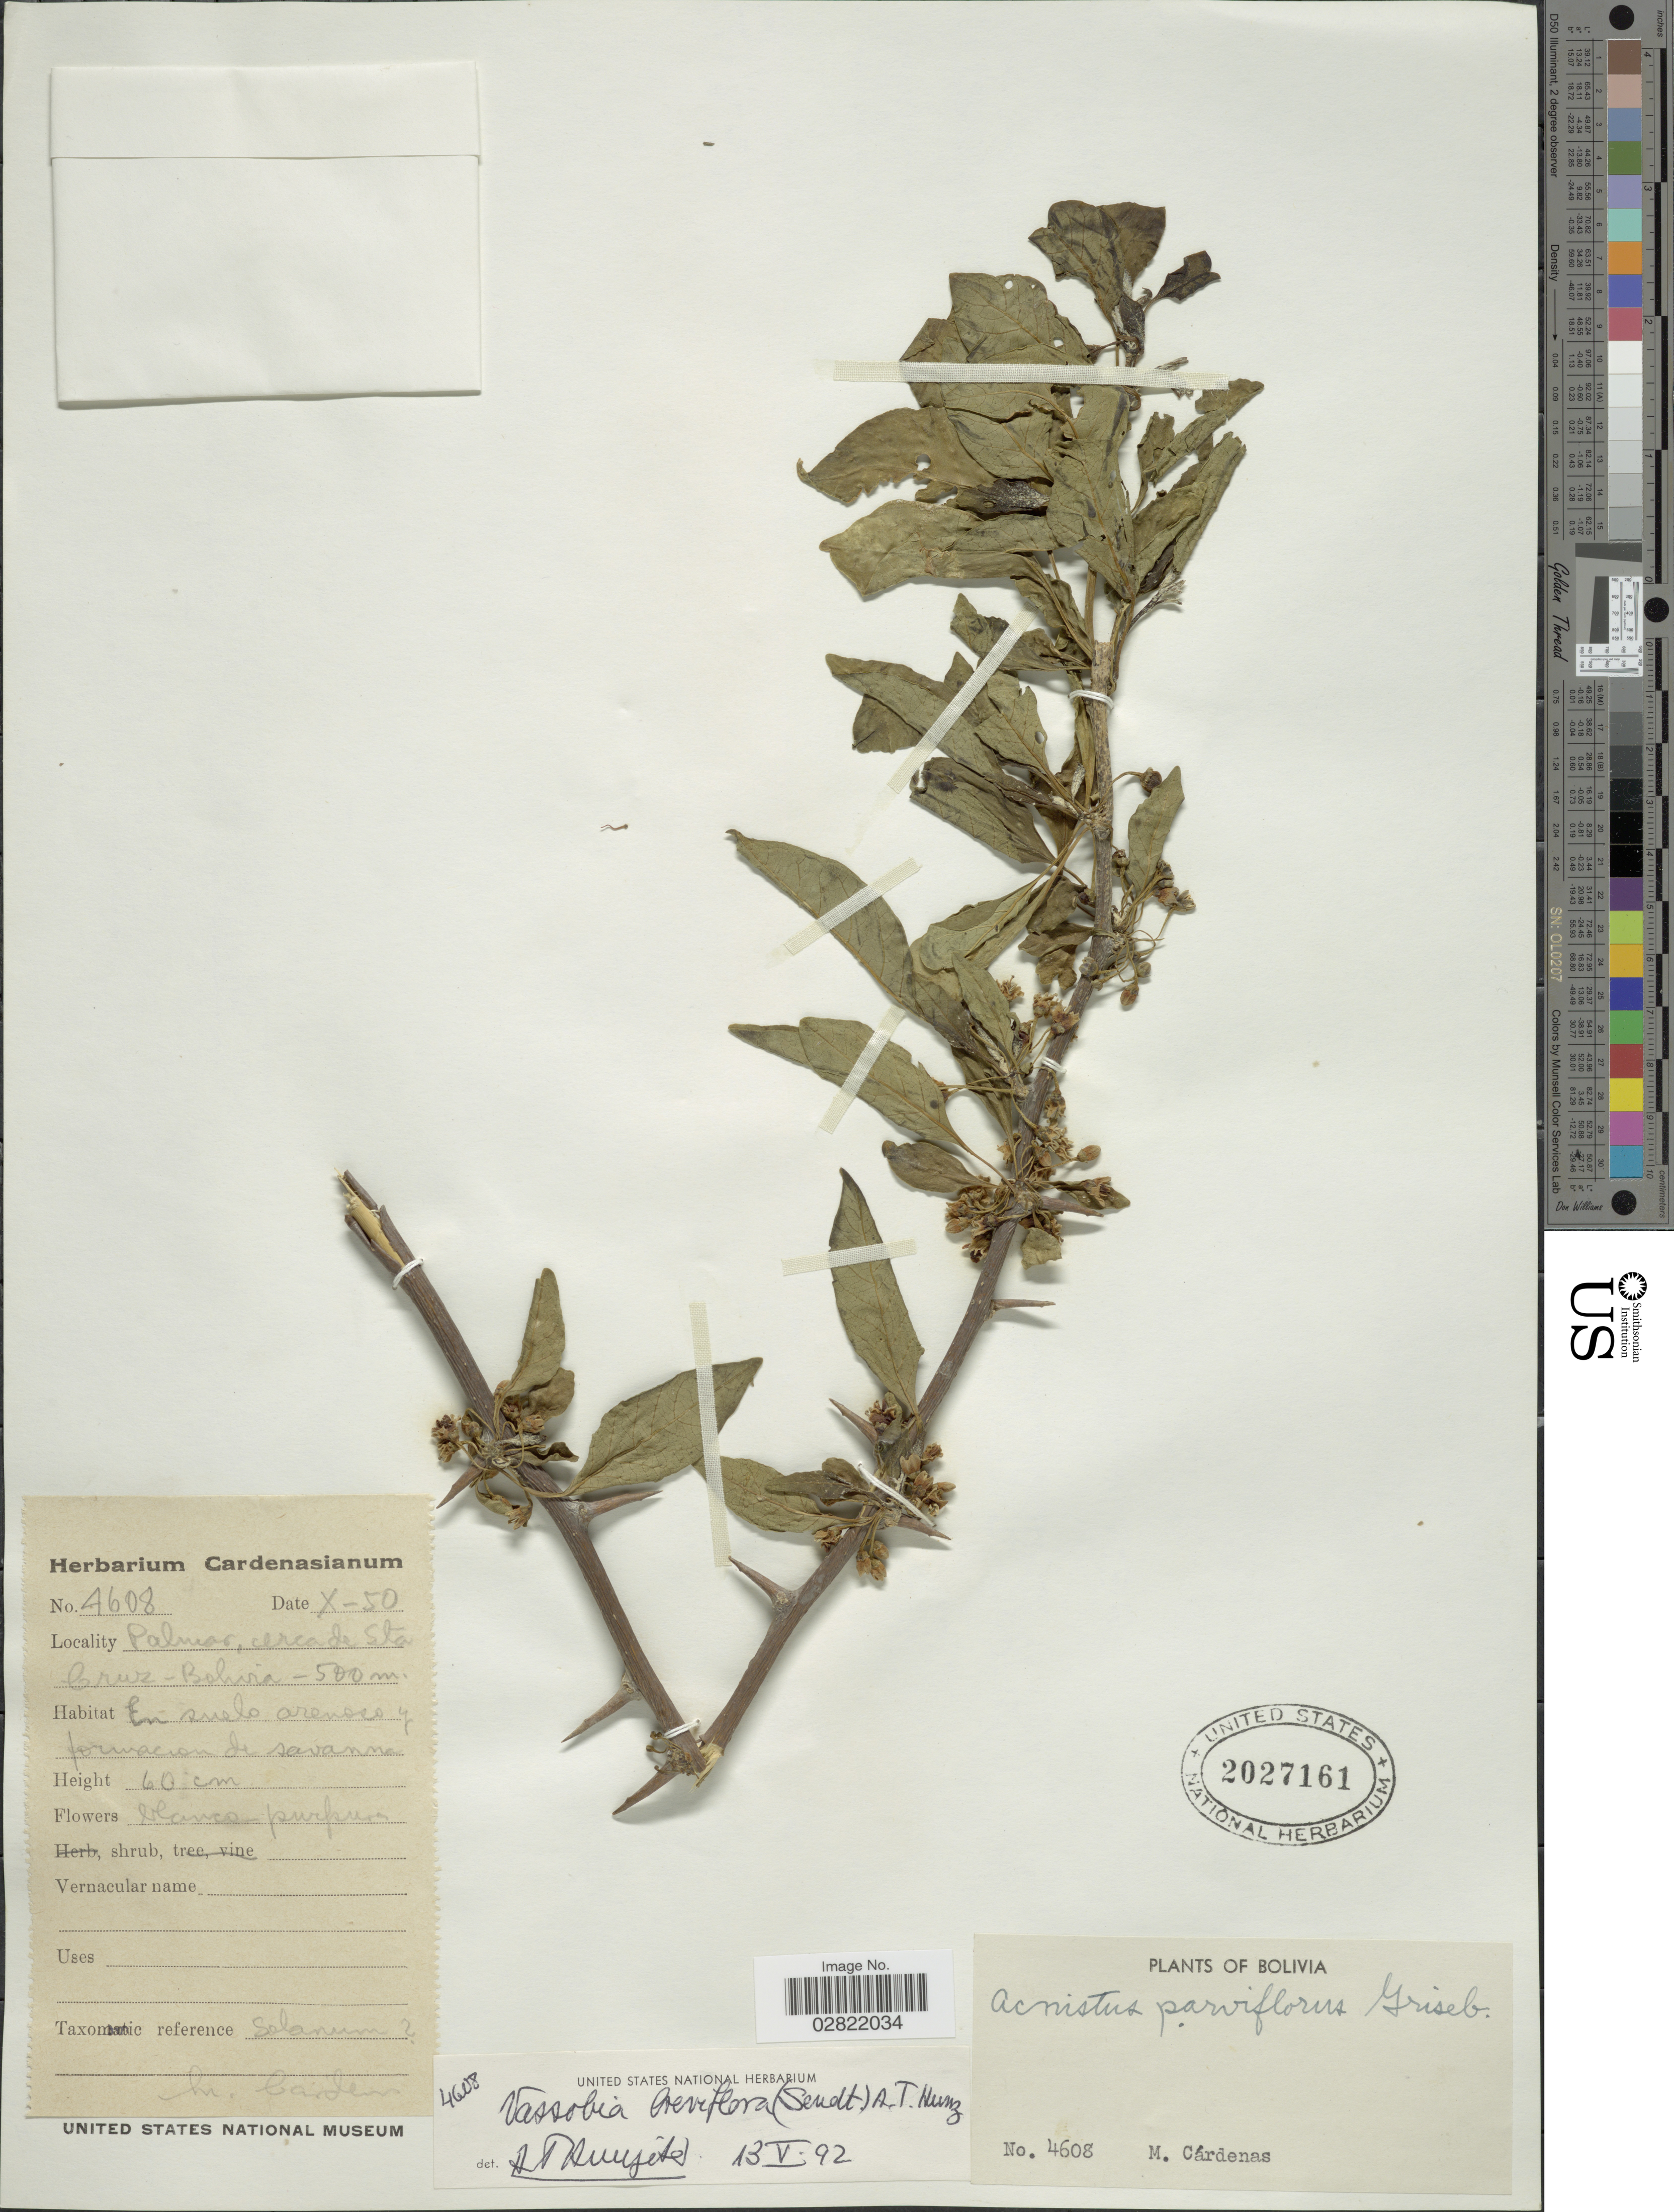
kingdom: Plantae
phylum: Tracheophyta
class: Magnoliopsida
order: Solanales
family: Solanaceae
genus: Vassobia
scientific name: Vassobia breviflora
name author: (Sendt.) Hunz.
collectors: M. Cárdenas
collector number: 4608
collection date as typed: Transcribed d/m/y: /10/50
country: Bolivia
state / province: Santa Cruz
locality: Palmar, cerca de Sta Cruz, Bolivia.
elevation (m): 500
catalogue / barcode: US 2027161